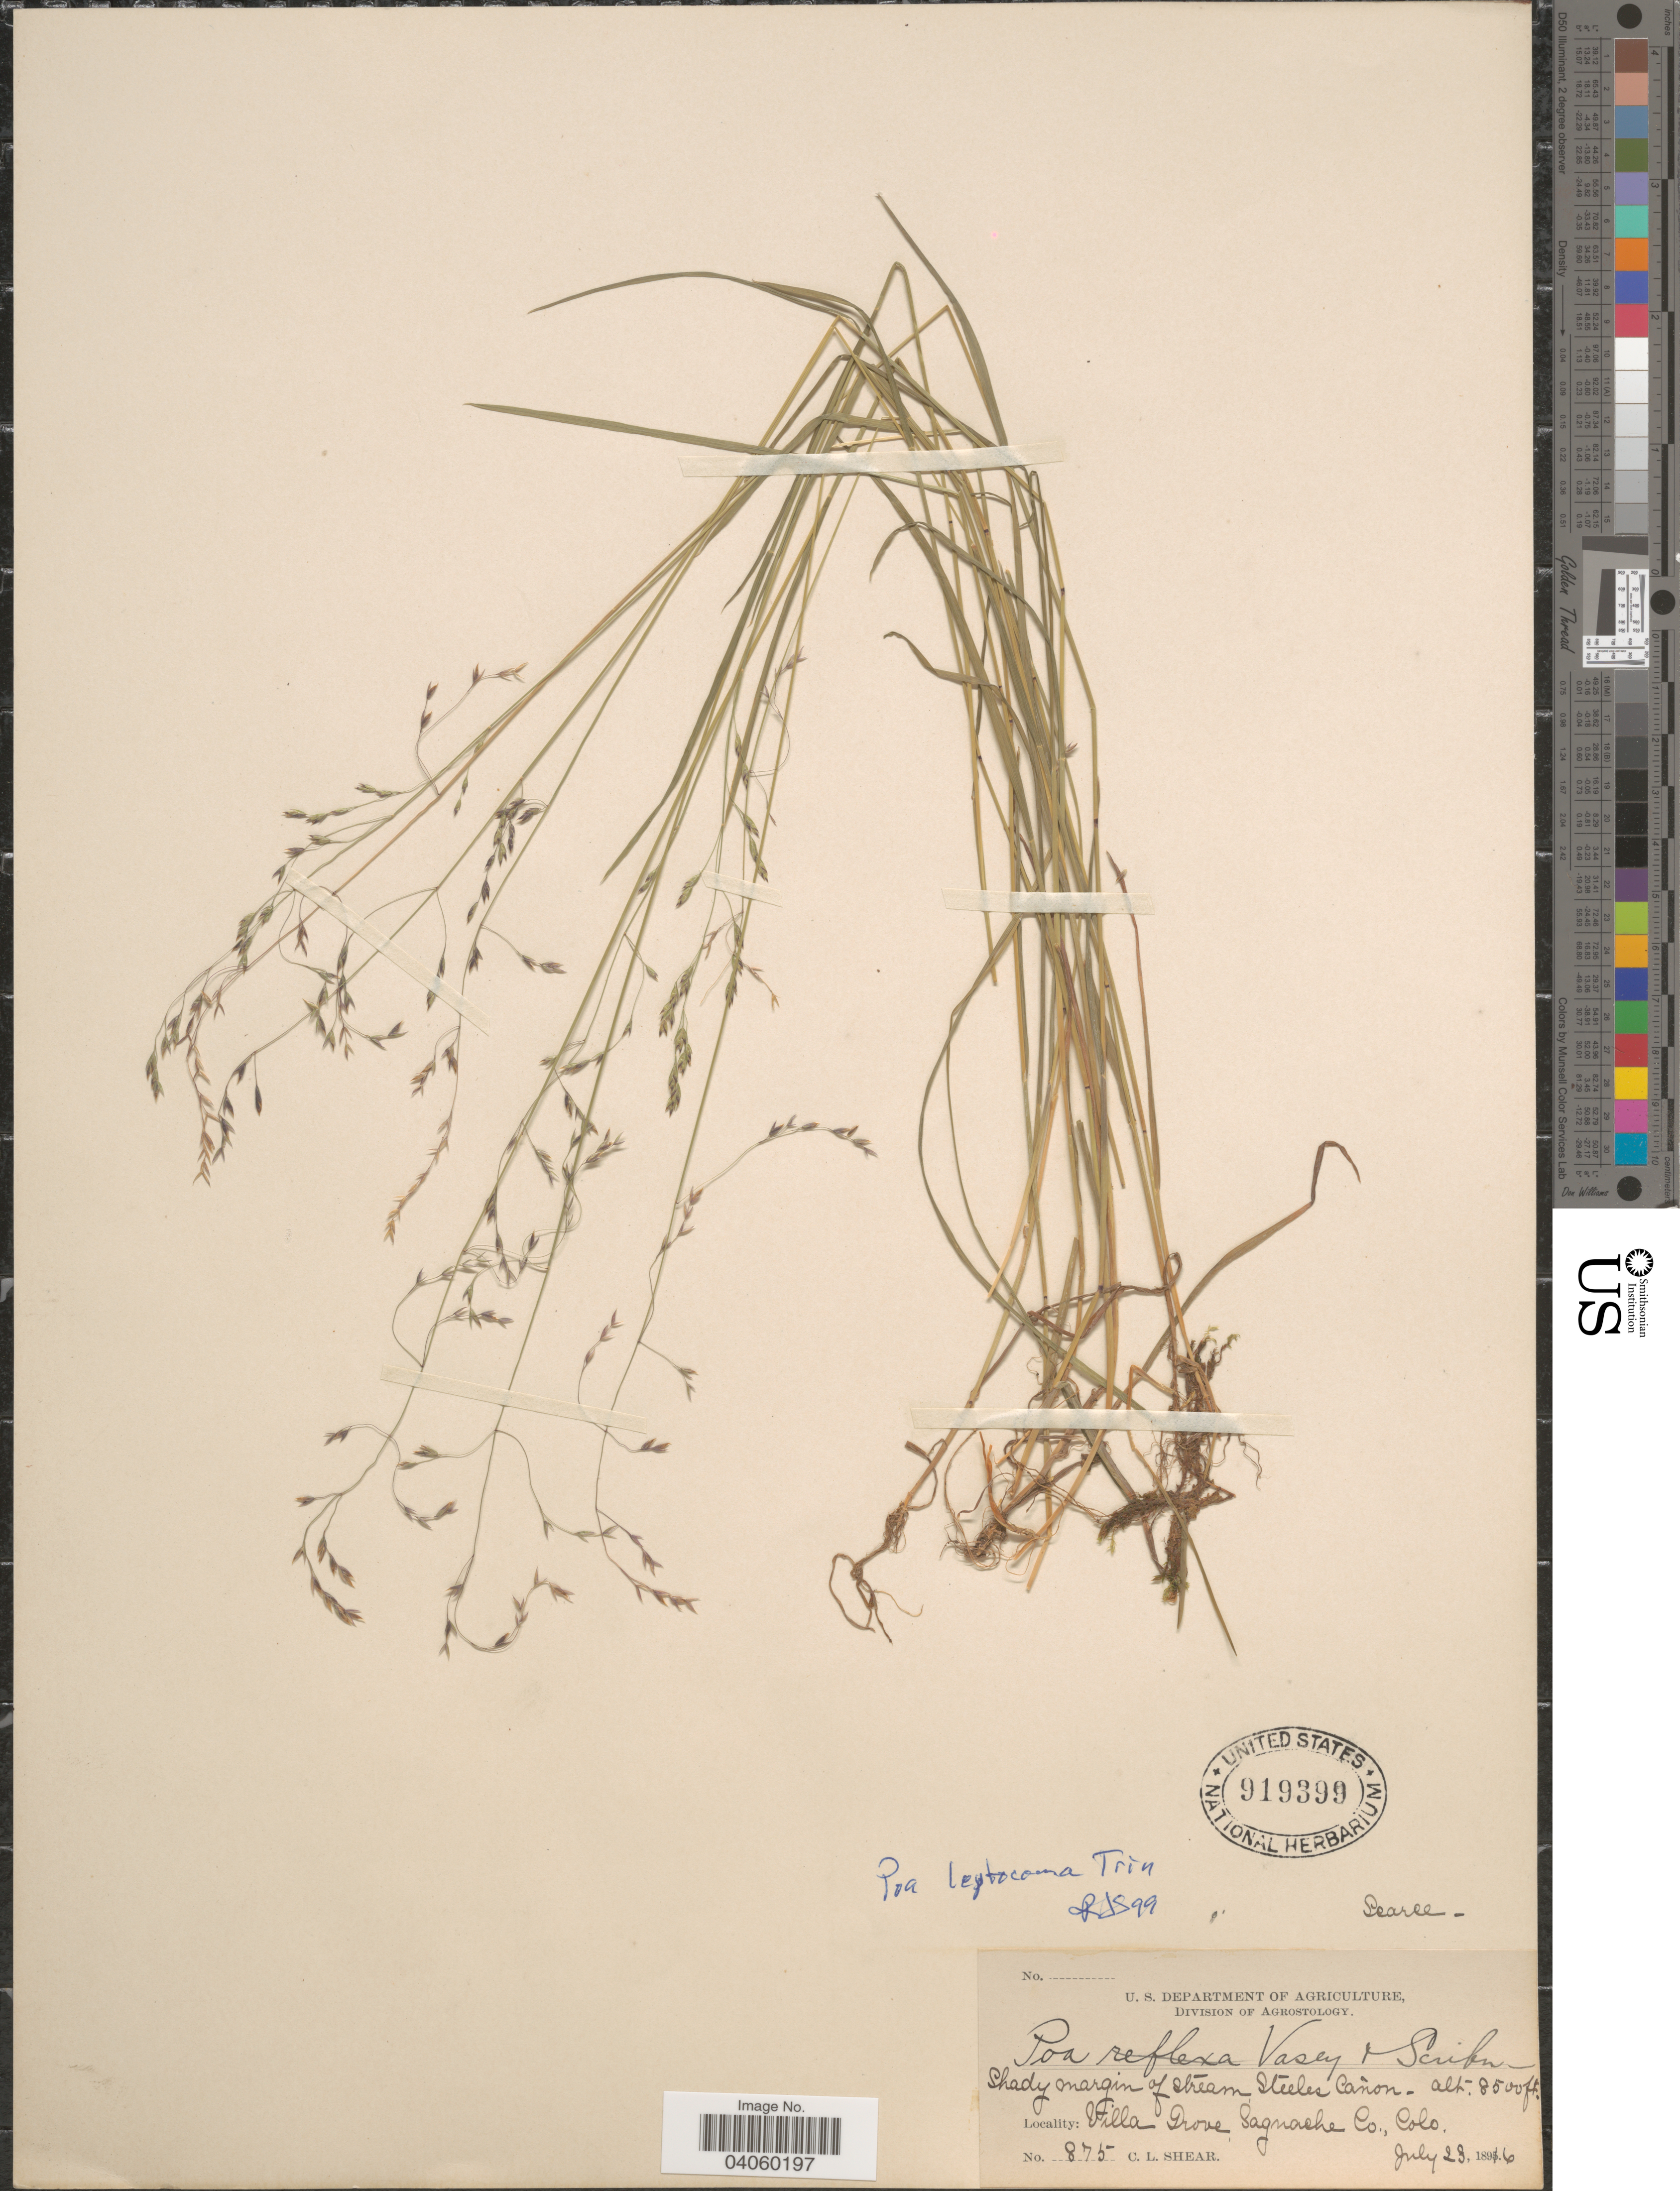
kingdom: Plantae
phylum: Tracheophyta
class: Liliopsida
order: Poales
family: Poaceae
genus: Poa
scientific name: Poa leptocoma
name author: Trin.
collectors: C. L. Shear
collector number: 875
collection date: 1816-07-23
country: United States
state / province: Colorado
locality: Shady margin of stream Steeles Cañon. Villa Grove, Saguache Co.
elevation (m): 2591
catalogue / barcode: US 919399